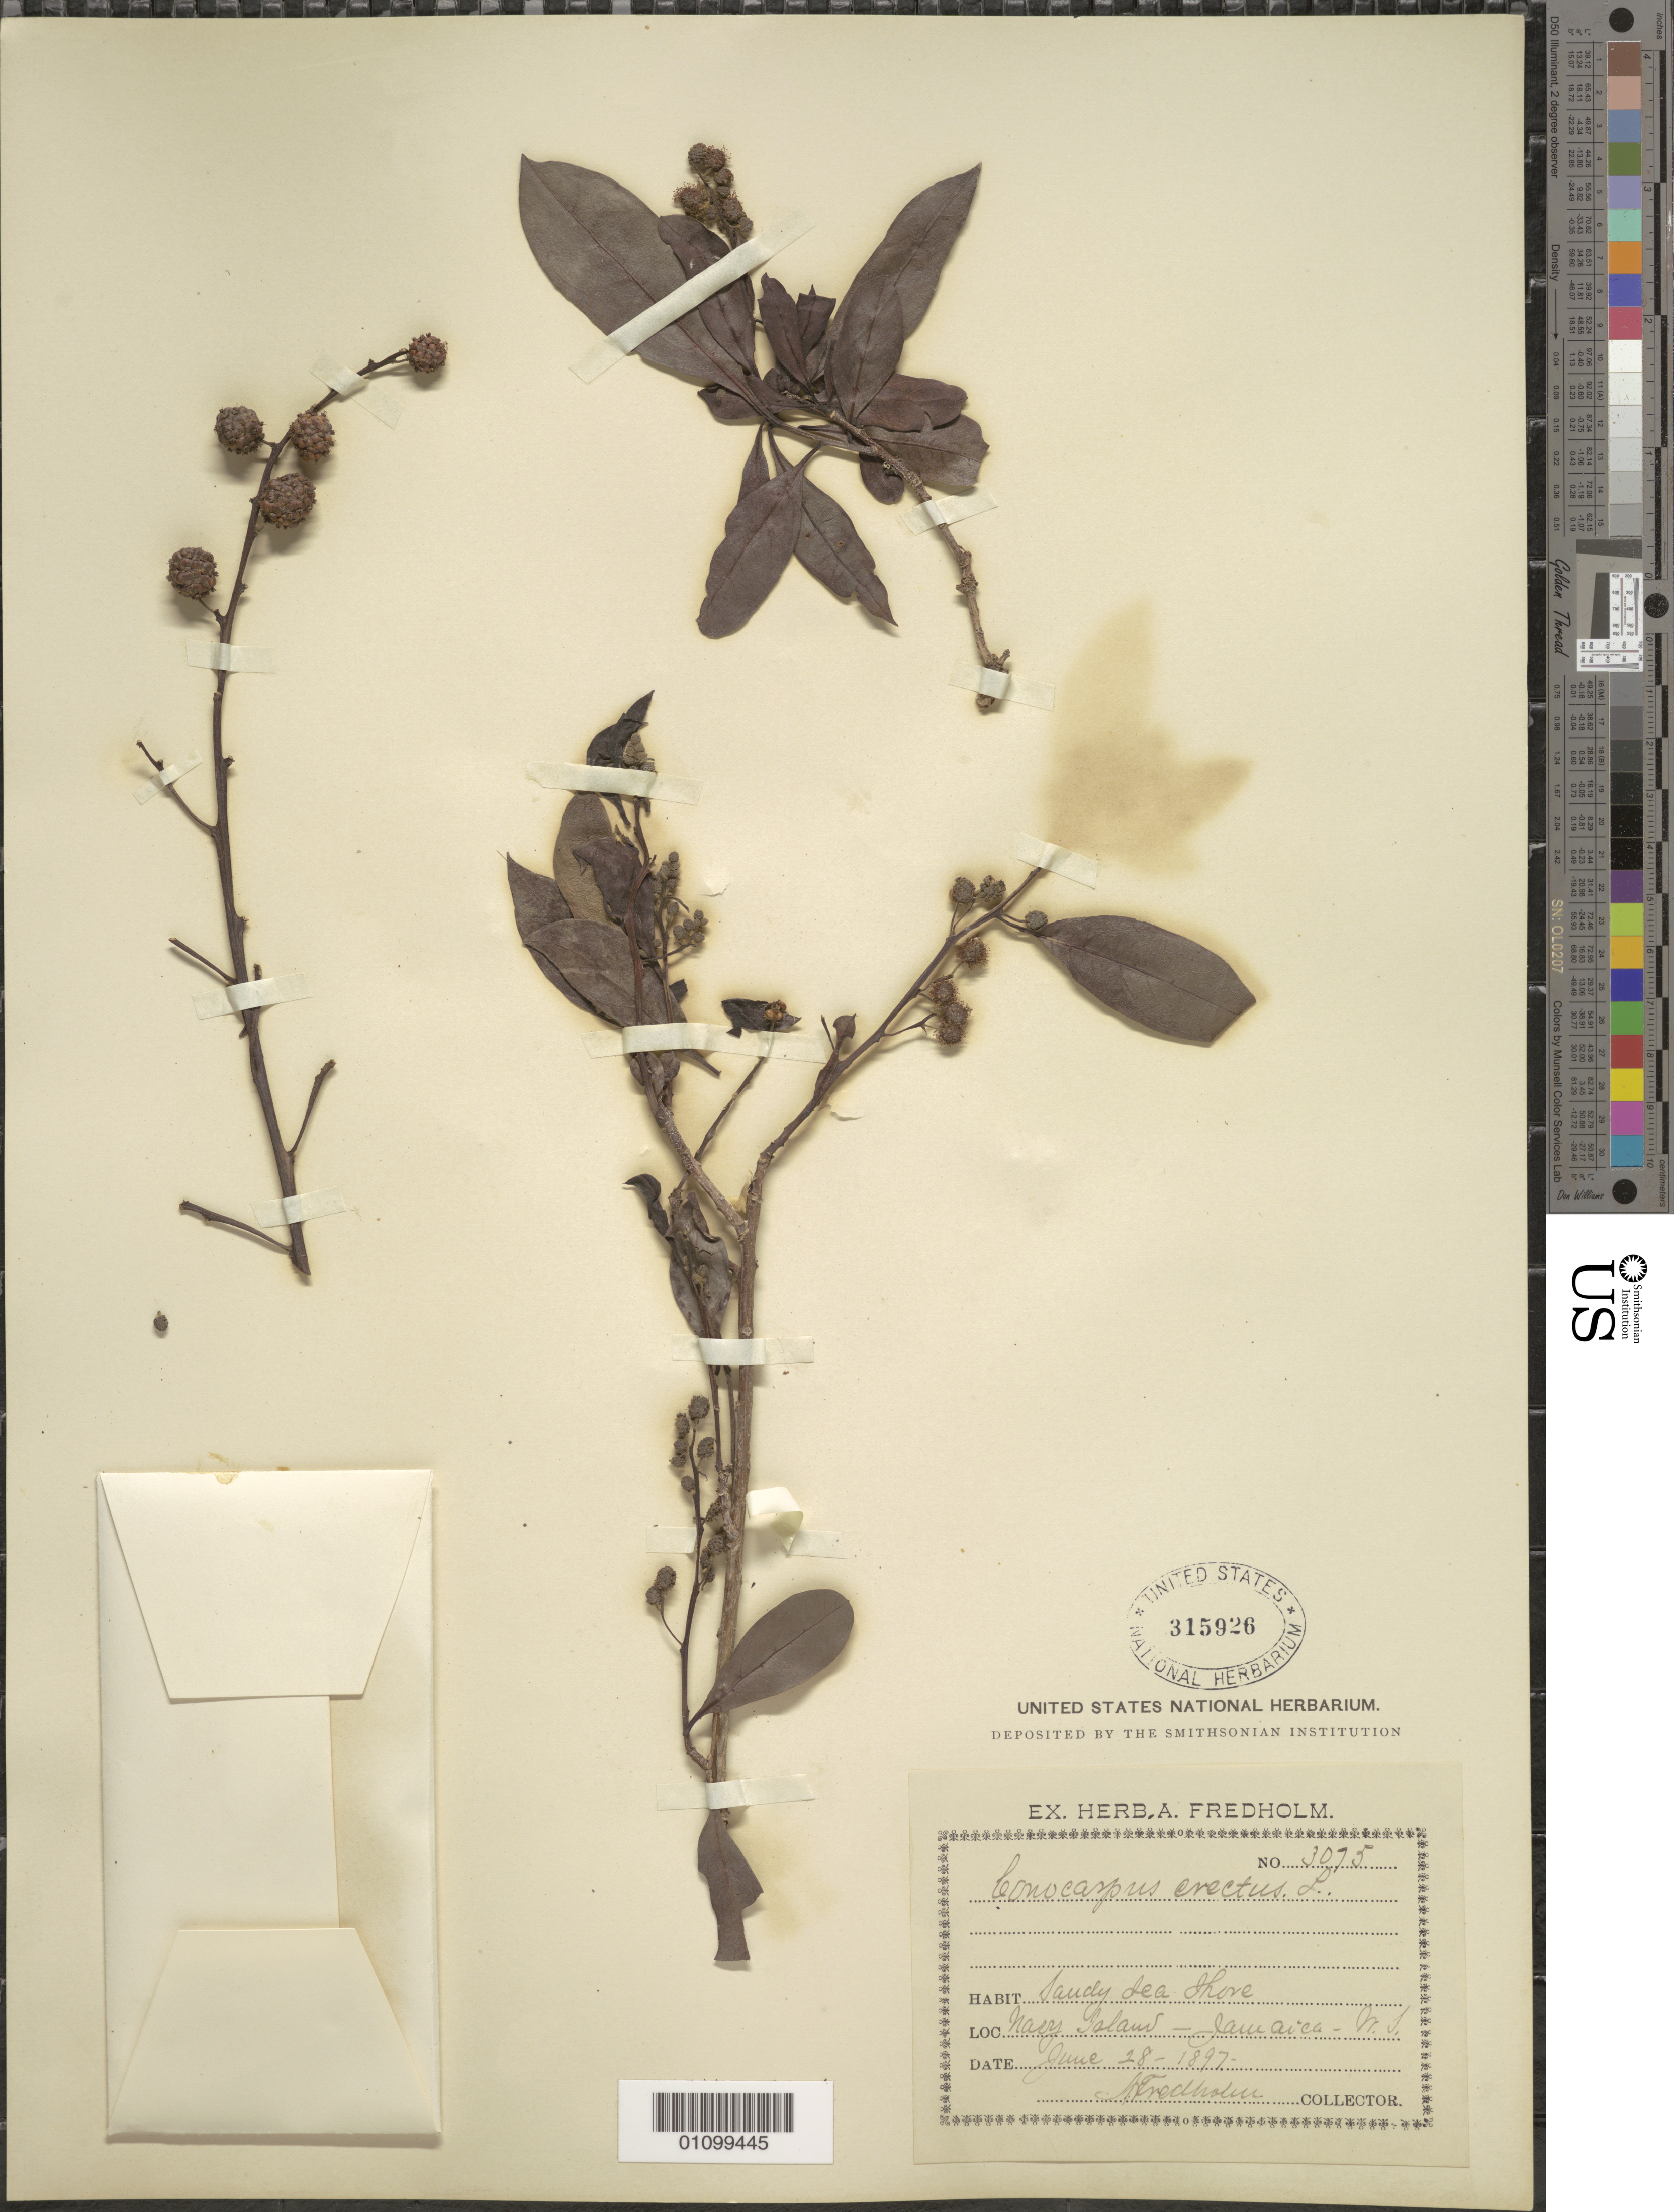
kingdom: Plantae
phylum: Tracheophyta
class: Magnoliopsida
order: Myrtales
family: Combretaceae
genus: Conocarpus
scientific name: Conocarpus erectus var. erectus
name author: L.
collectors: A. Fredholm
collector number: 3075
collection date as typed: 28 Jun 1897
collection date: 1897-06-28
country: Jamaica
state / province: Portland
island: Navy Island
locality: Sandy sea shore. Navy Island.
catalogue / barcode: US 315926